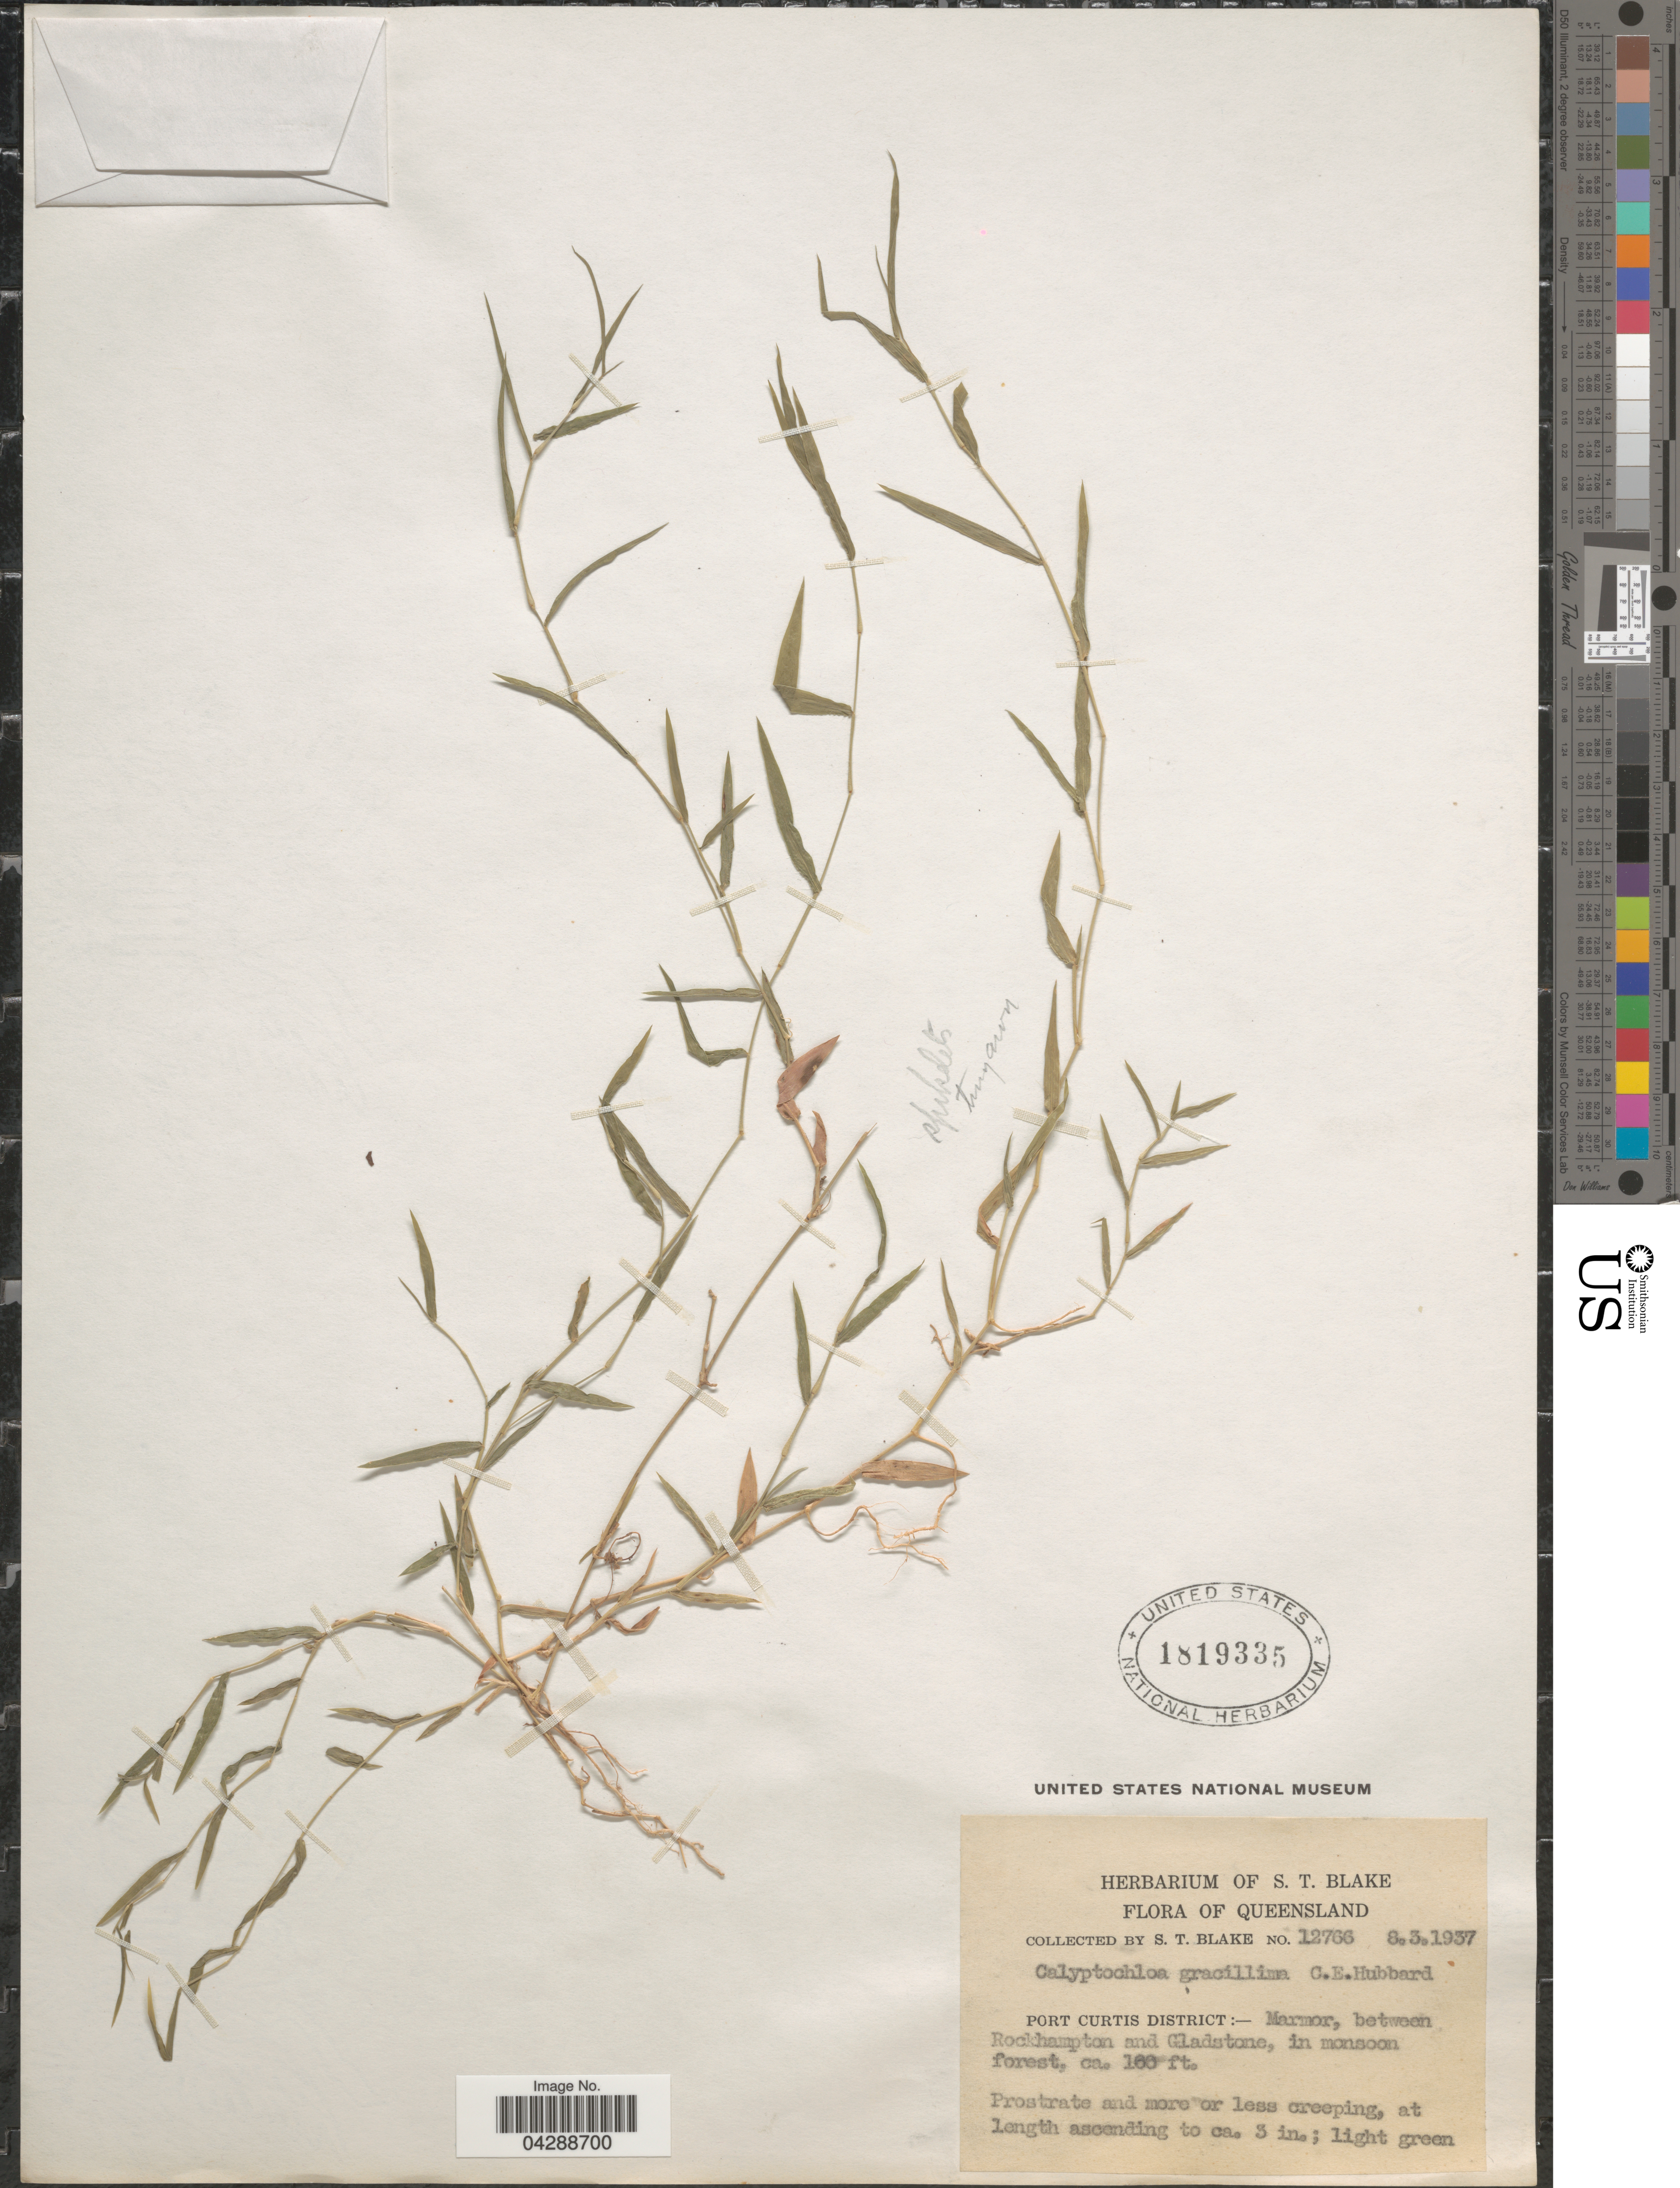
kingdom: Plantae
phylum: Tracheophyta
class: Liliopsida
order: Poales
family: Poaceae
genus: Calyptochloa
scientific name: Calyptochloa gracillima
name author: C.E. Hubb.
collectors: S. T. Blake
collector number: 12766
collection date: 1937-03-08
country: Australia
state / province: Queensland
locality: Port Curtis District: Marmor, between Rockhampton and Gladstone.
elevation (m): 30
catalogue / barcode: US 1819335